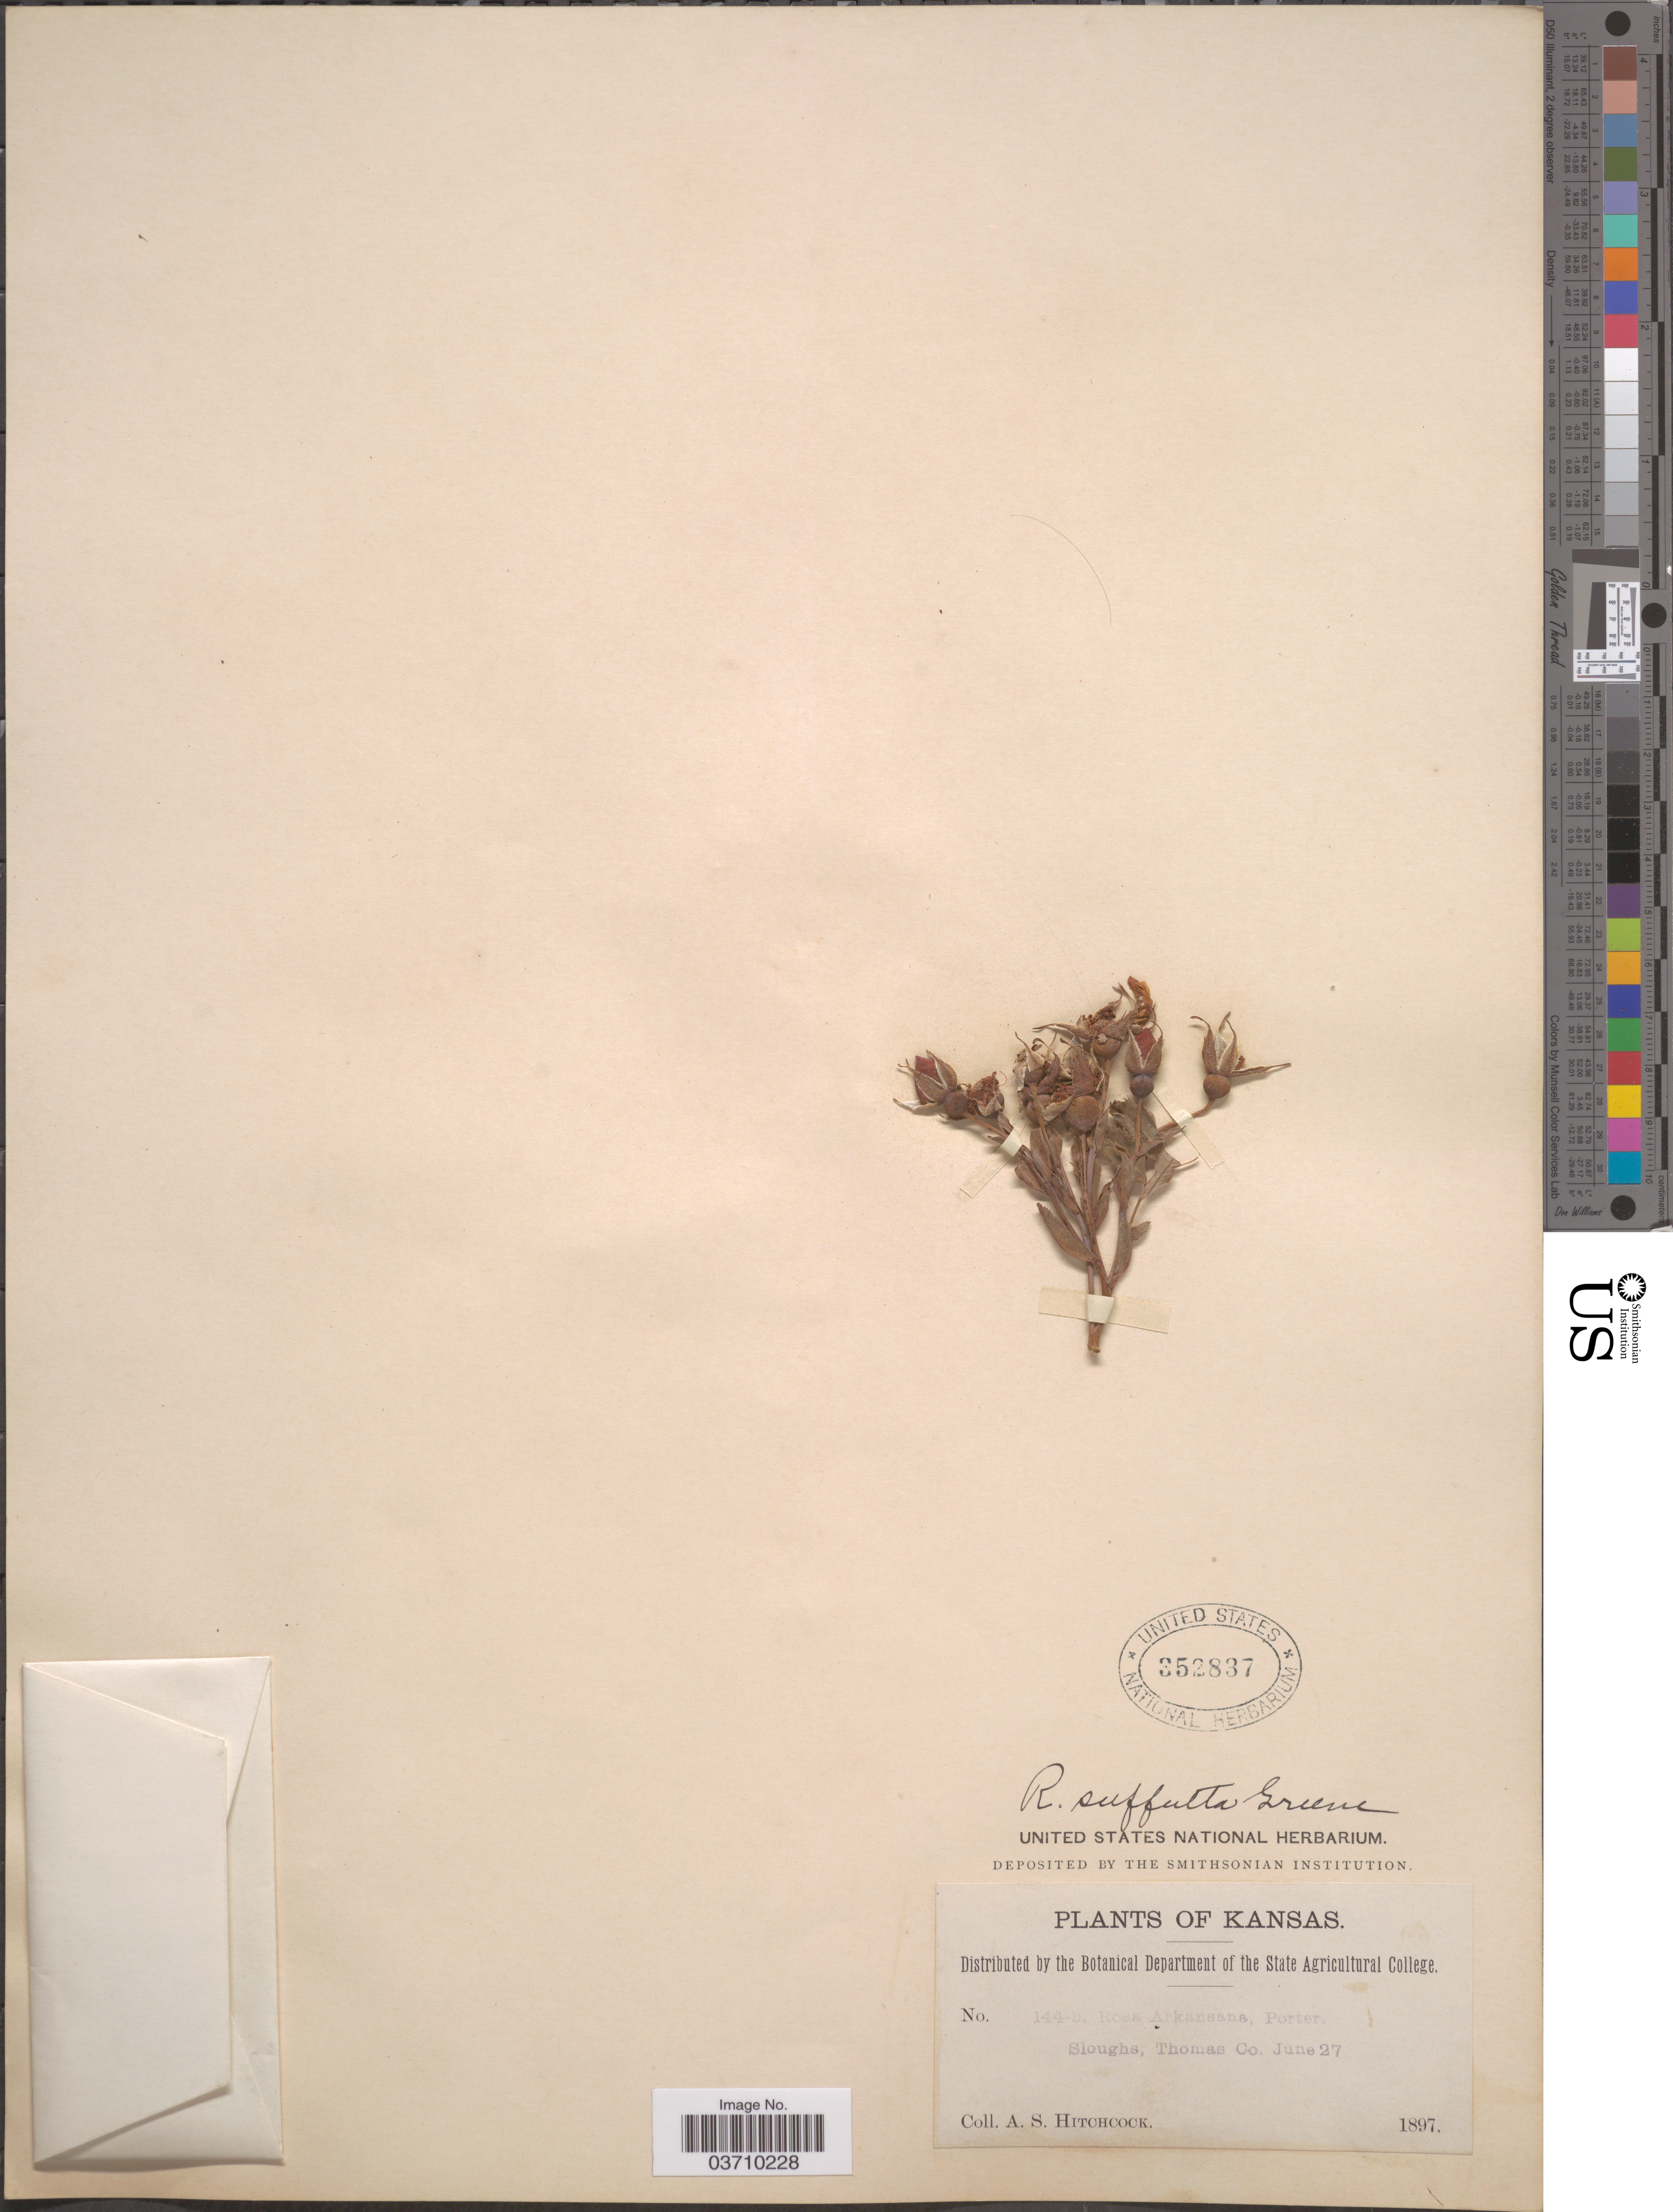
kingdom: Plantae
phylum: Tracheophyta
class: Magnoliopsida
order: Rosales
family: Rosaceae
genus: Rosa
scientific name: Rosa arkansana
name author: Porter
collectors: A. S. Hitchcock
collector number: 144b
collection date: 1897-06-27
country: United States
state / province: Kansas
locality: Sloughs, Thomas Co.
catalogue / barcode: US 352837